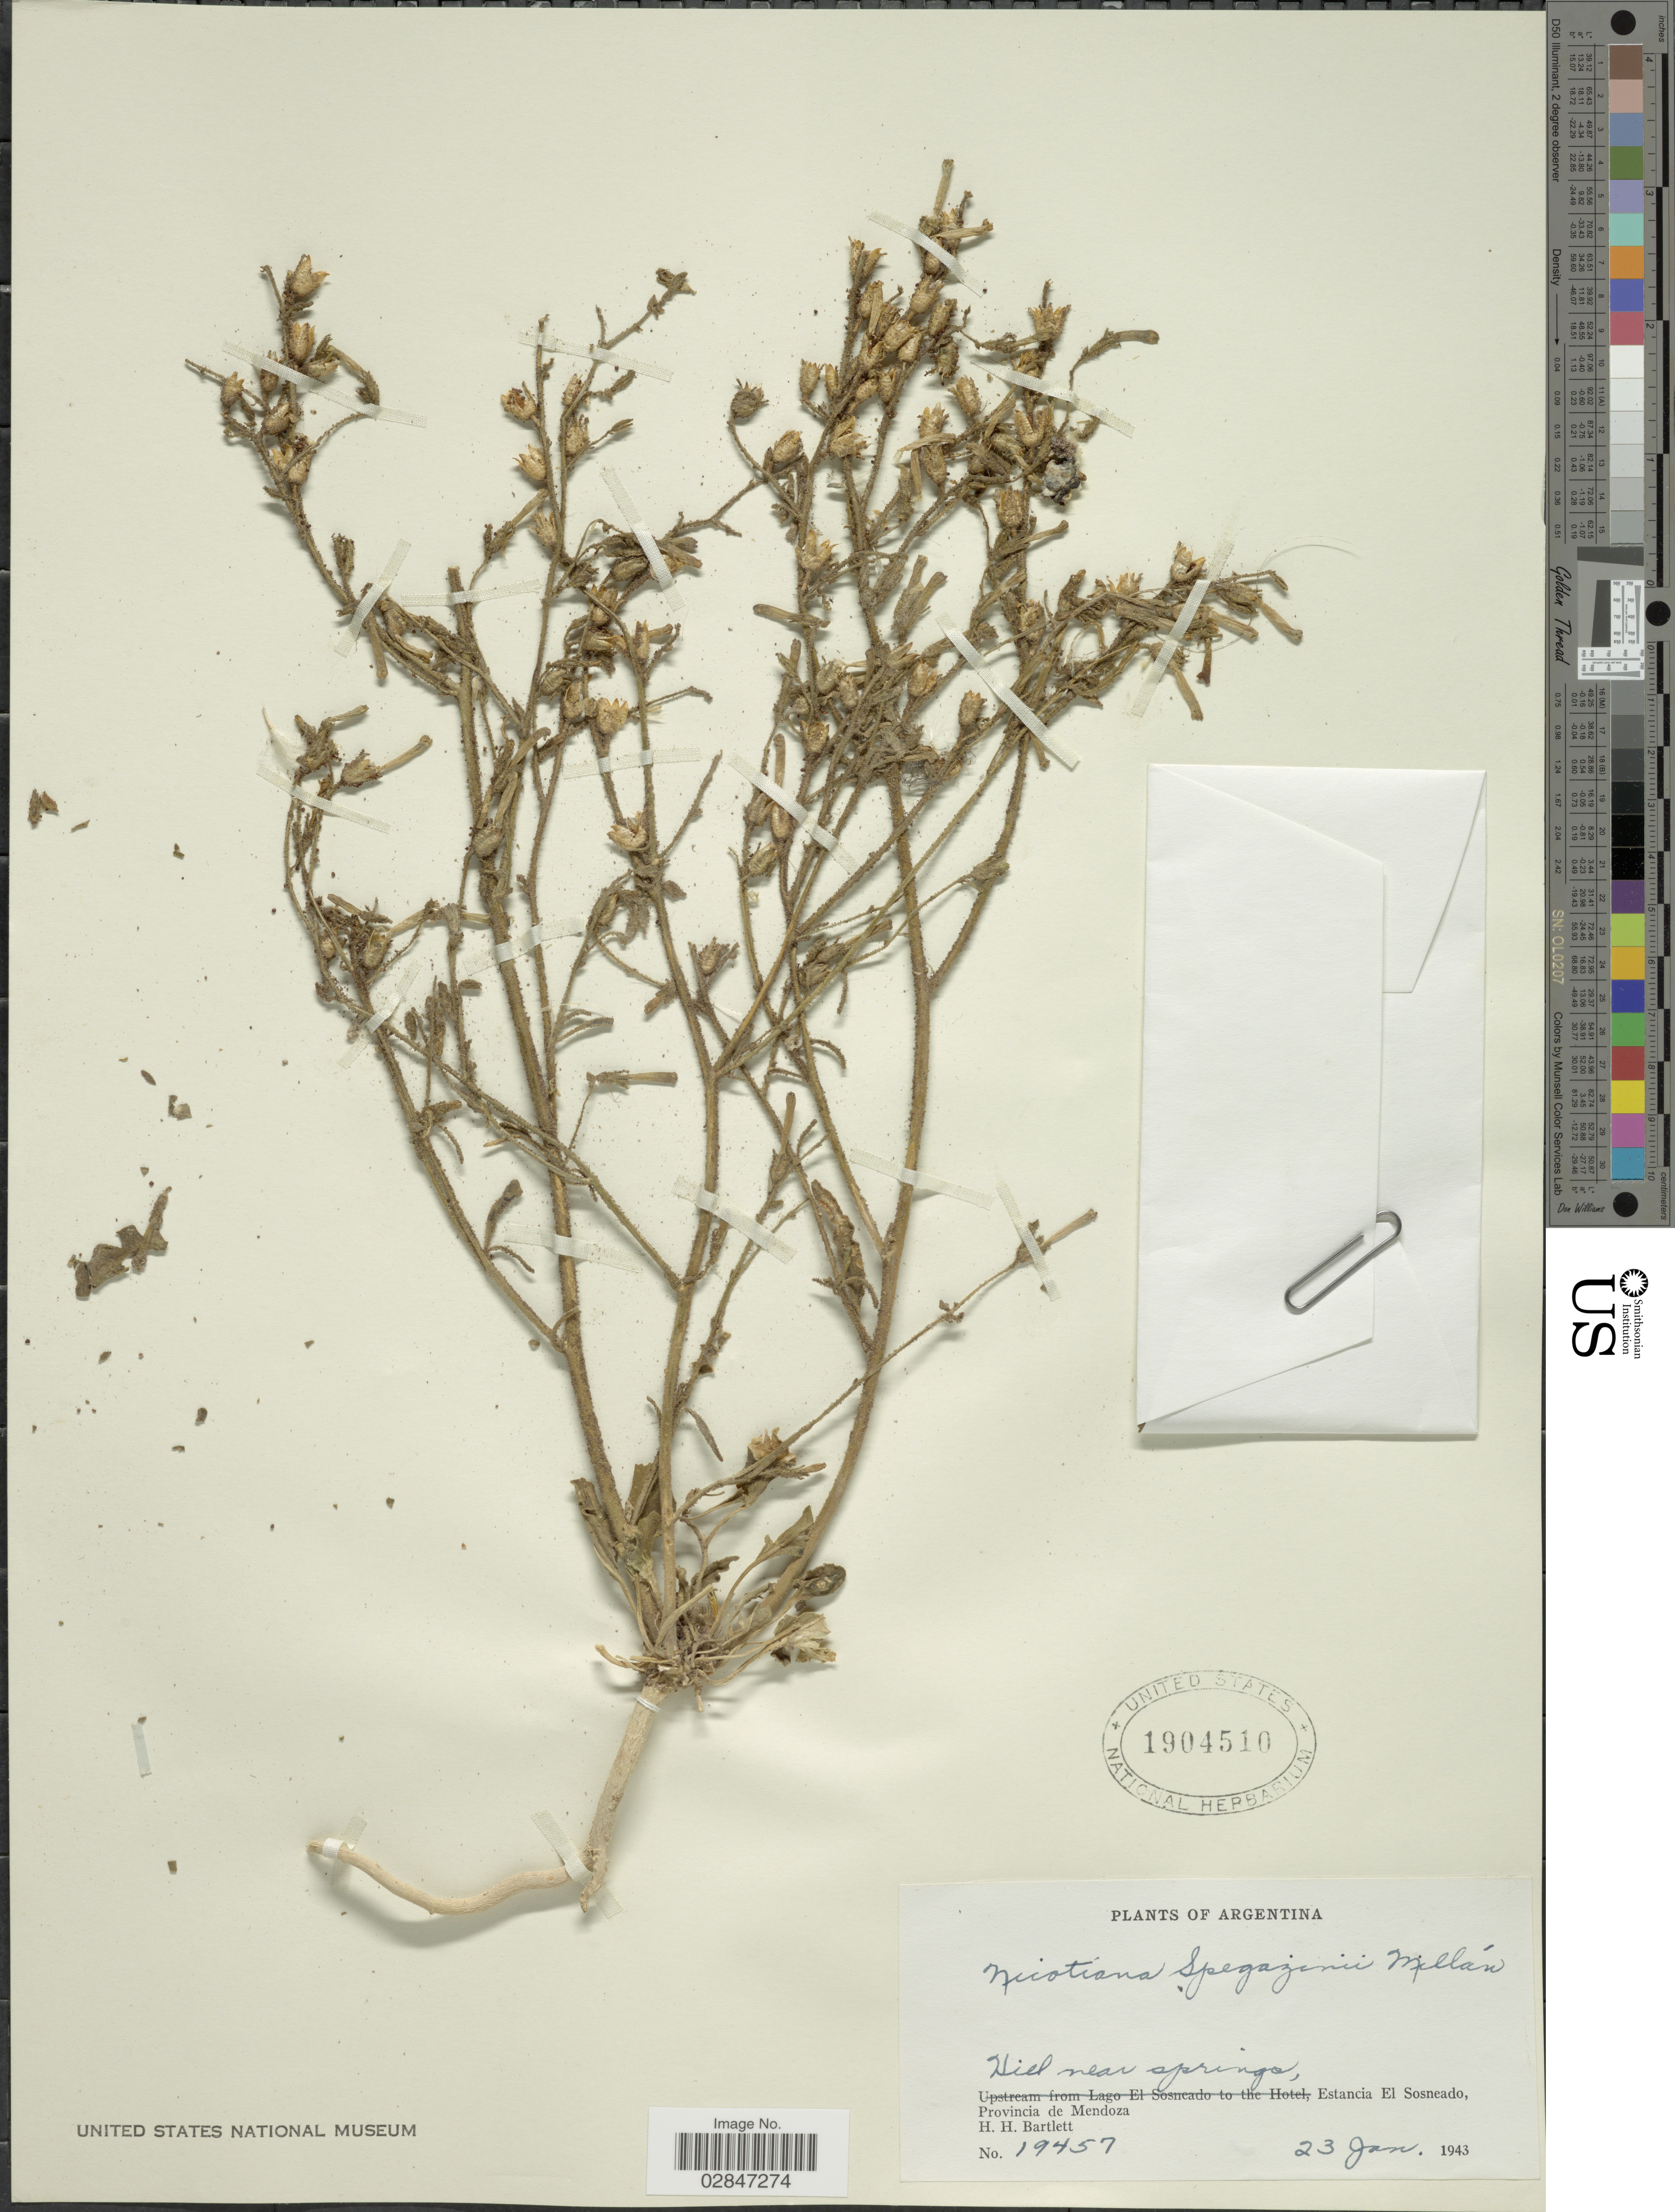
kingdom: Plantae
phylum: Tracheophyta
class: Magnoliopsida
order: Solanales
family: Solanaceae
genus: Nicotiana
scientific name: Nicotiana spegazzinii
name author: Millán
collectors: H. H. Bartlett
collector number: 19457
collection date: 1943-01-23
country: Argentina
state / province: Mendoza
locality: Provincia de Mendoza, Estancia El Sosneado, Provincia de Mendoza.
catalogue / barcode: US 1904510